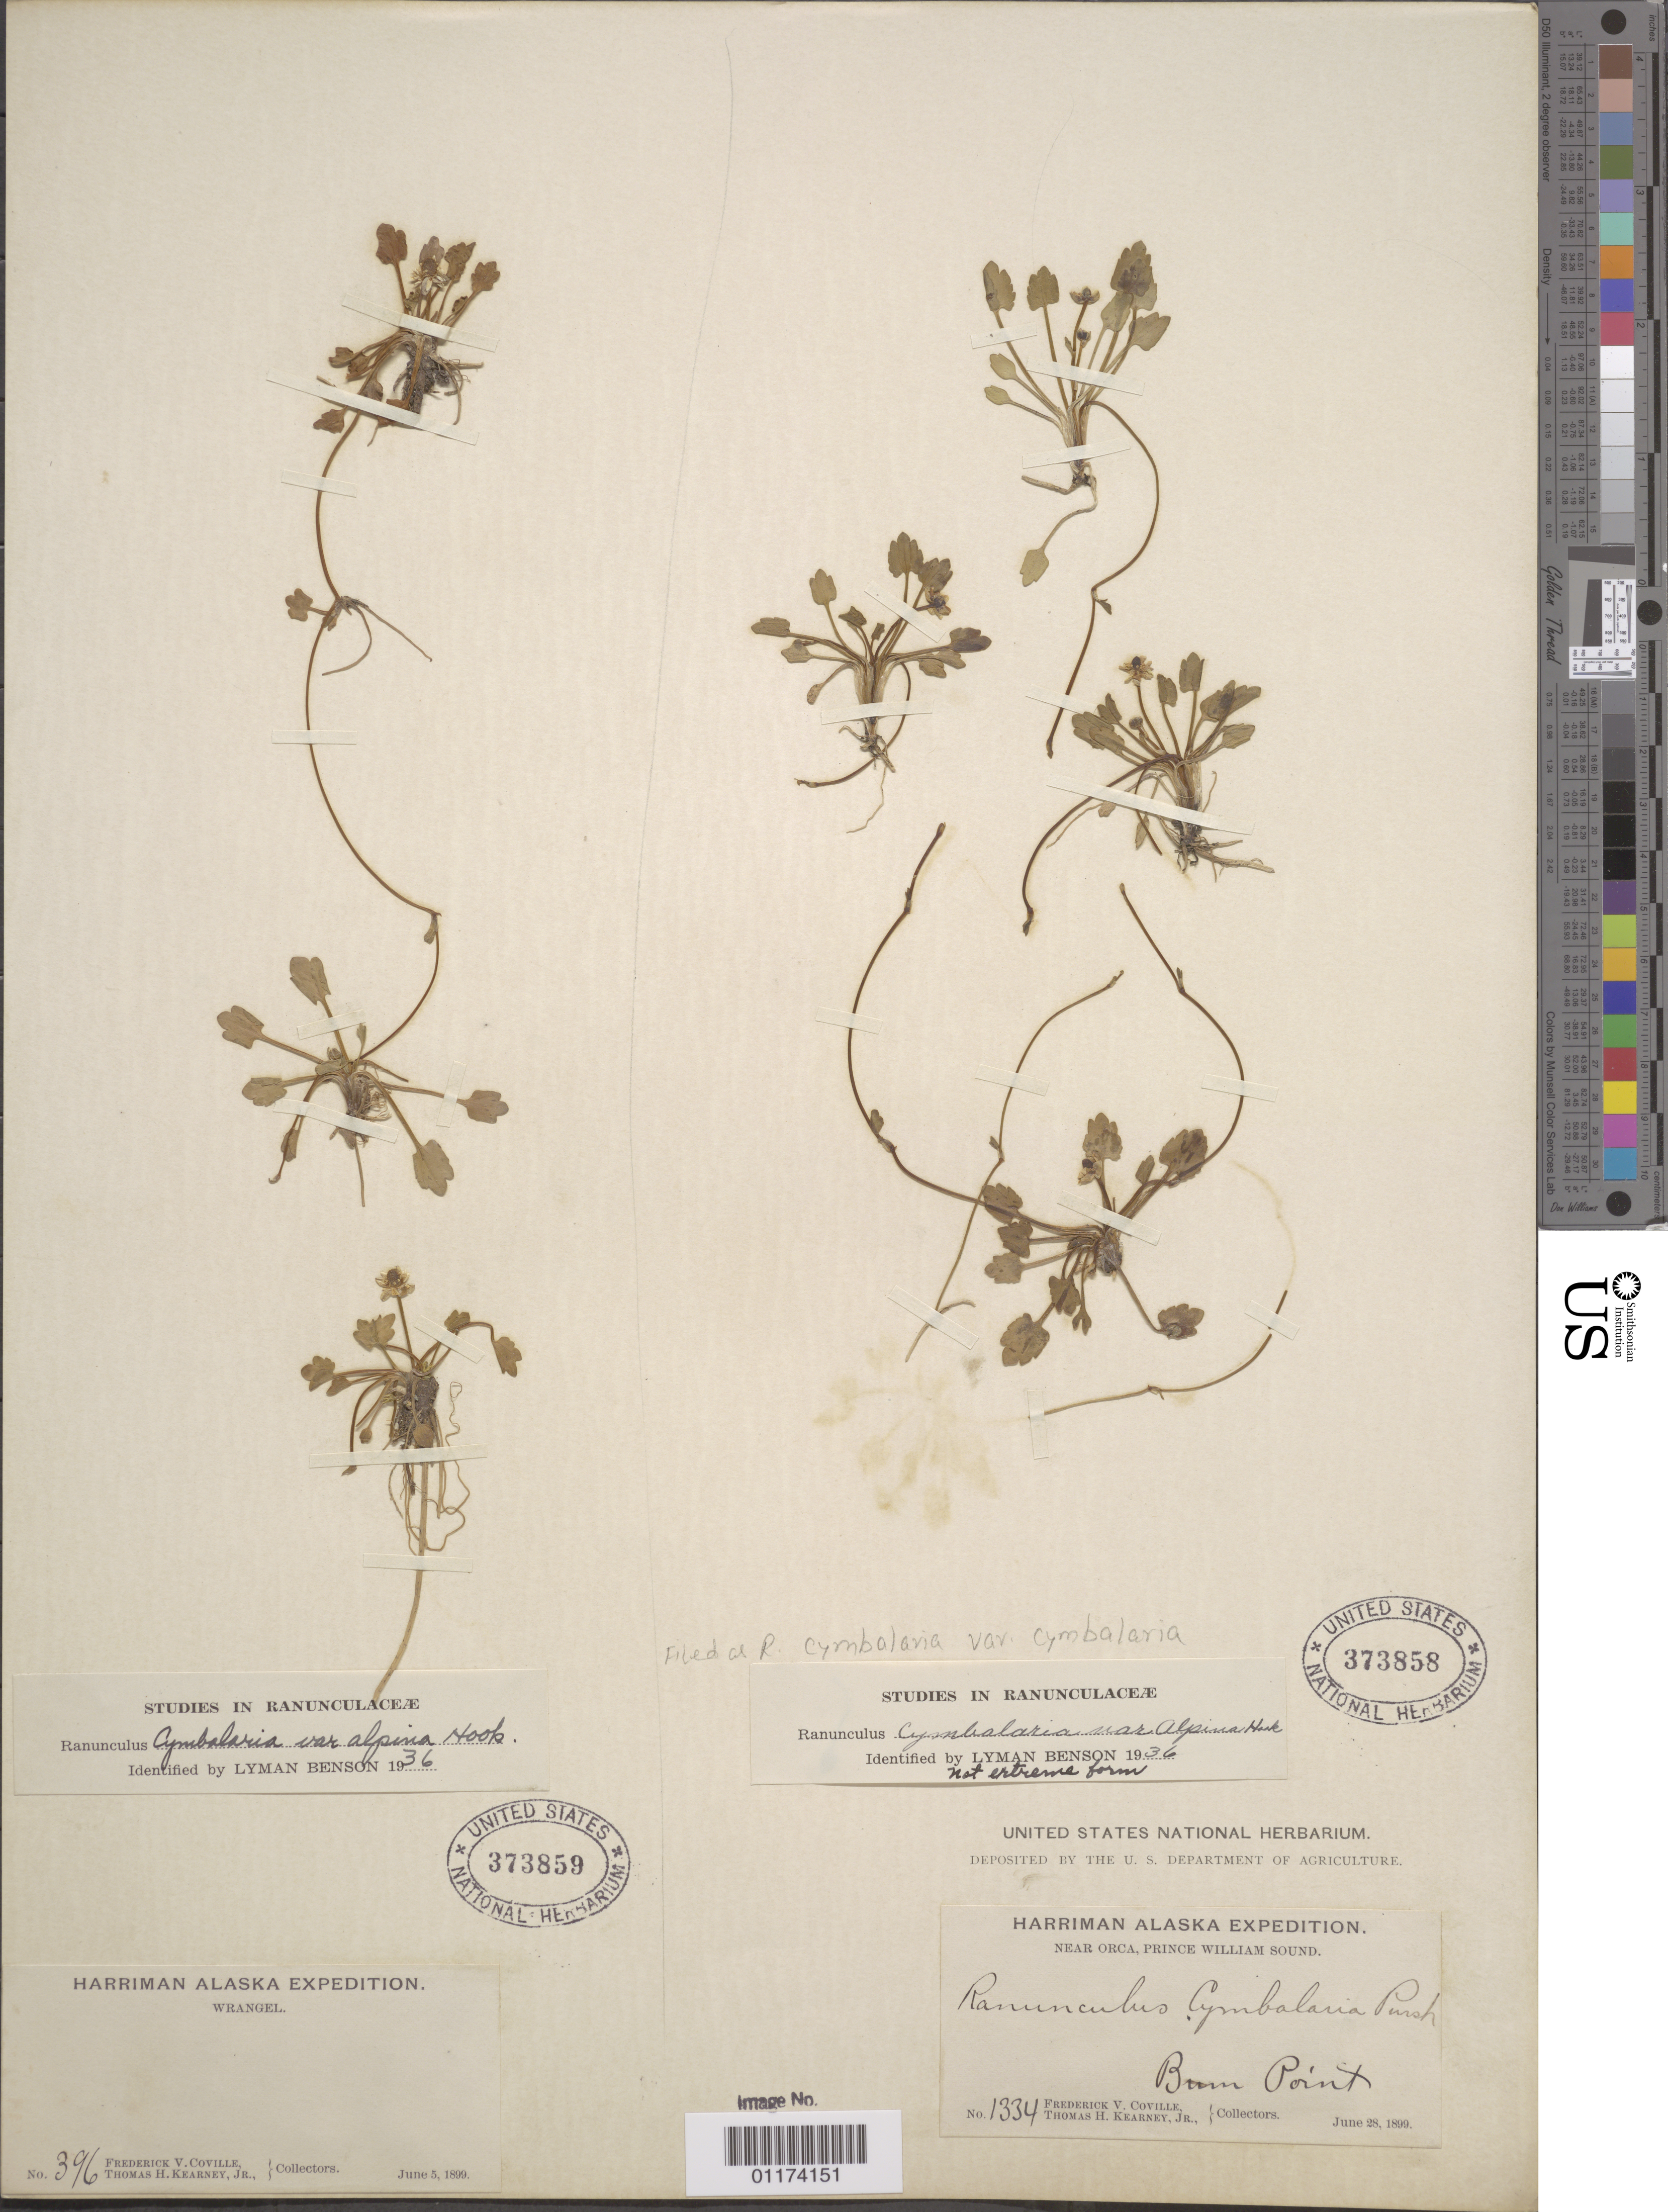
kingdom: Plantae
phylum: Tracheophyta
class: Magnoliopsida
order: Ranunculales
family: Ranunculaceae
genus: Halerpestes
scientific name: Halerpestes cymbalaria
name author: (Pursh) Greene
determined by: Strong, M. T., (US), Smithsonian Institution - National Museum of Natural History (UNITED STATES)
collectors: F. V. Coville & T. H. Kearney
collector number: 1334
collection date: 1899-06-28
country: United States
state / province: Alaska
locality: Bum Point.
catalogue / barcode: US 373859